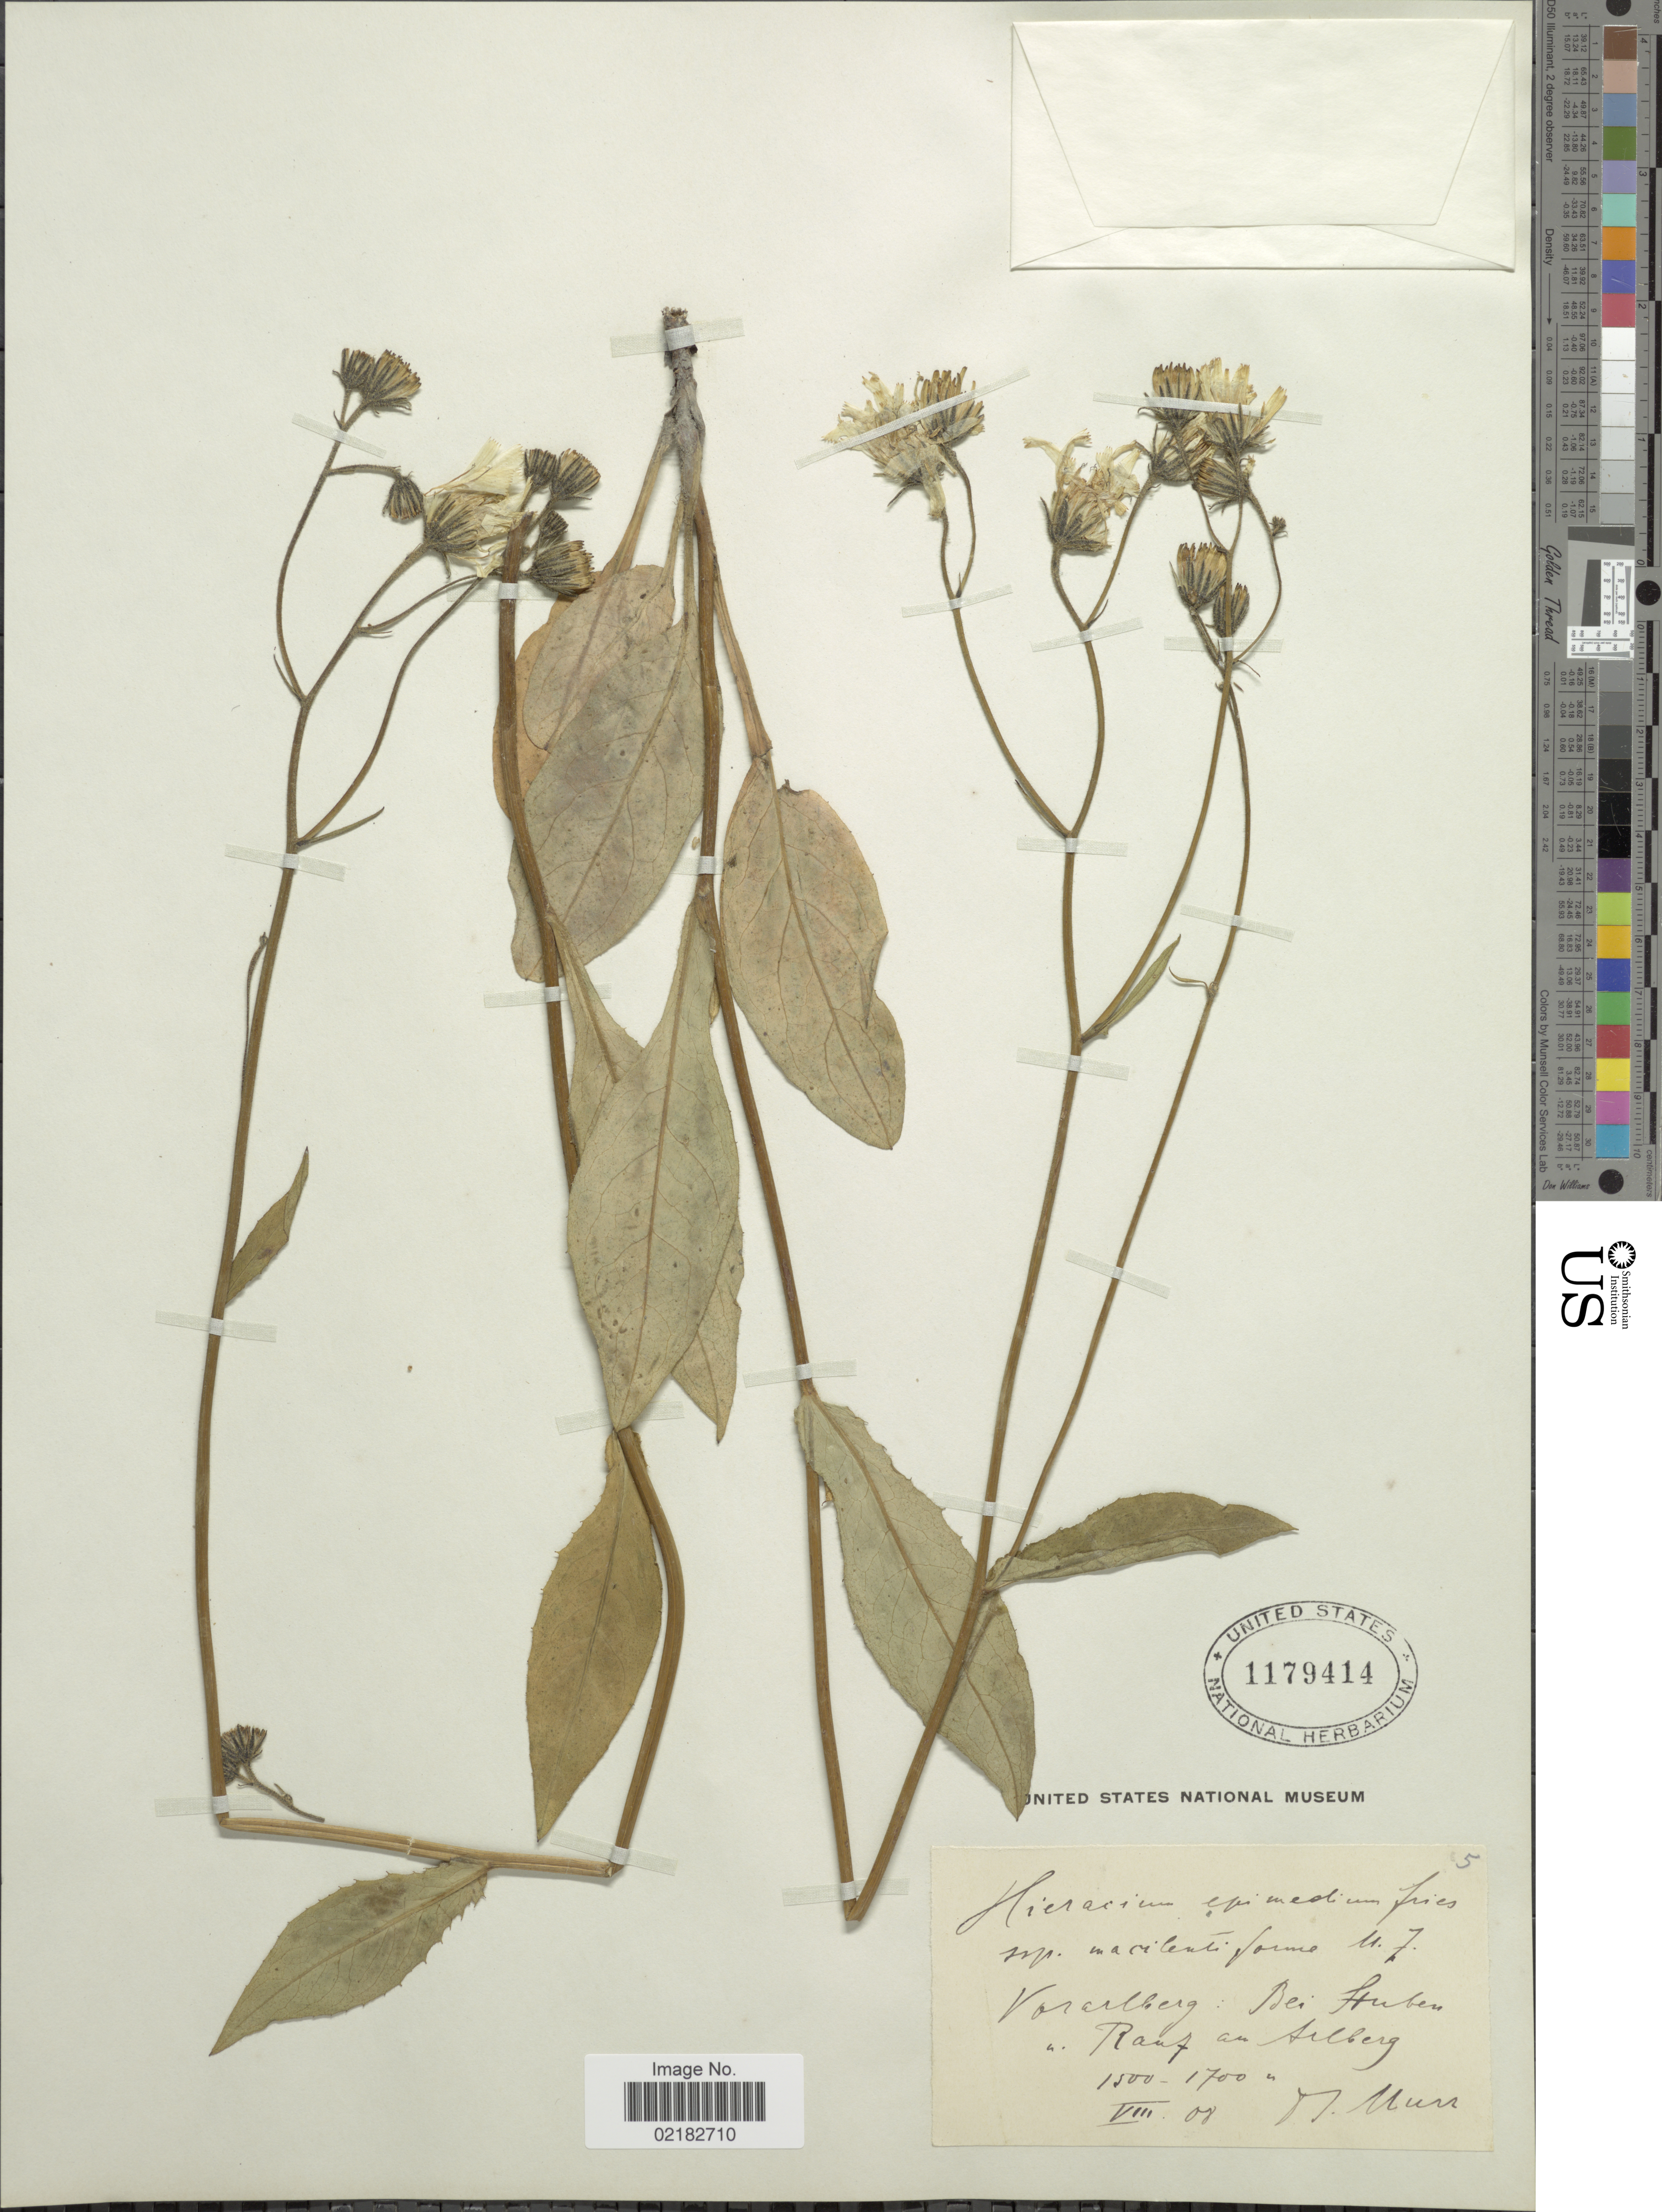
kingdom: Plantae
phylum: Tracheophyta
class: Magnoliopsida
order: Asterales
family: Asteraceae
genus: Hieracium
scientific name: Hieracium froelichianum subsp. epimedium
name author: (Fr.) Gottschl. & Greuter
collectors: J. Murr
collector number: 5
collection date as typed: Transcribed d/m/y: /8/08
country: Austria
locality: Vorarlberg: Bei Huben in Rauf an Hulberg [interpreted]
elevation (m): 1500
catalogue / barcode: US 1179414